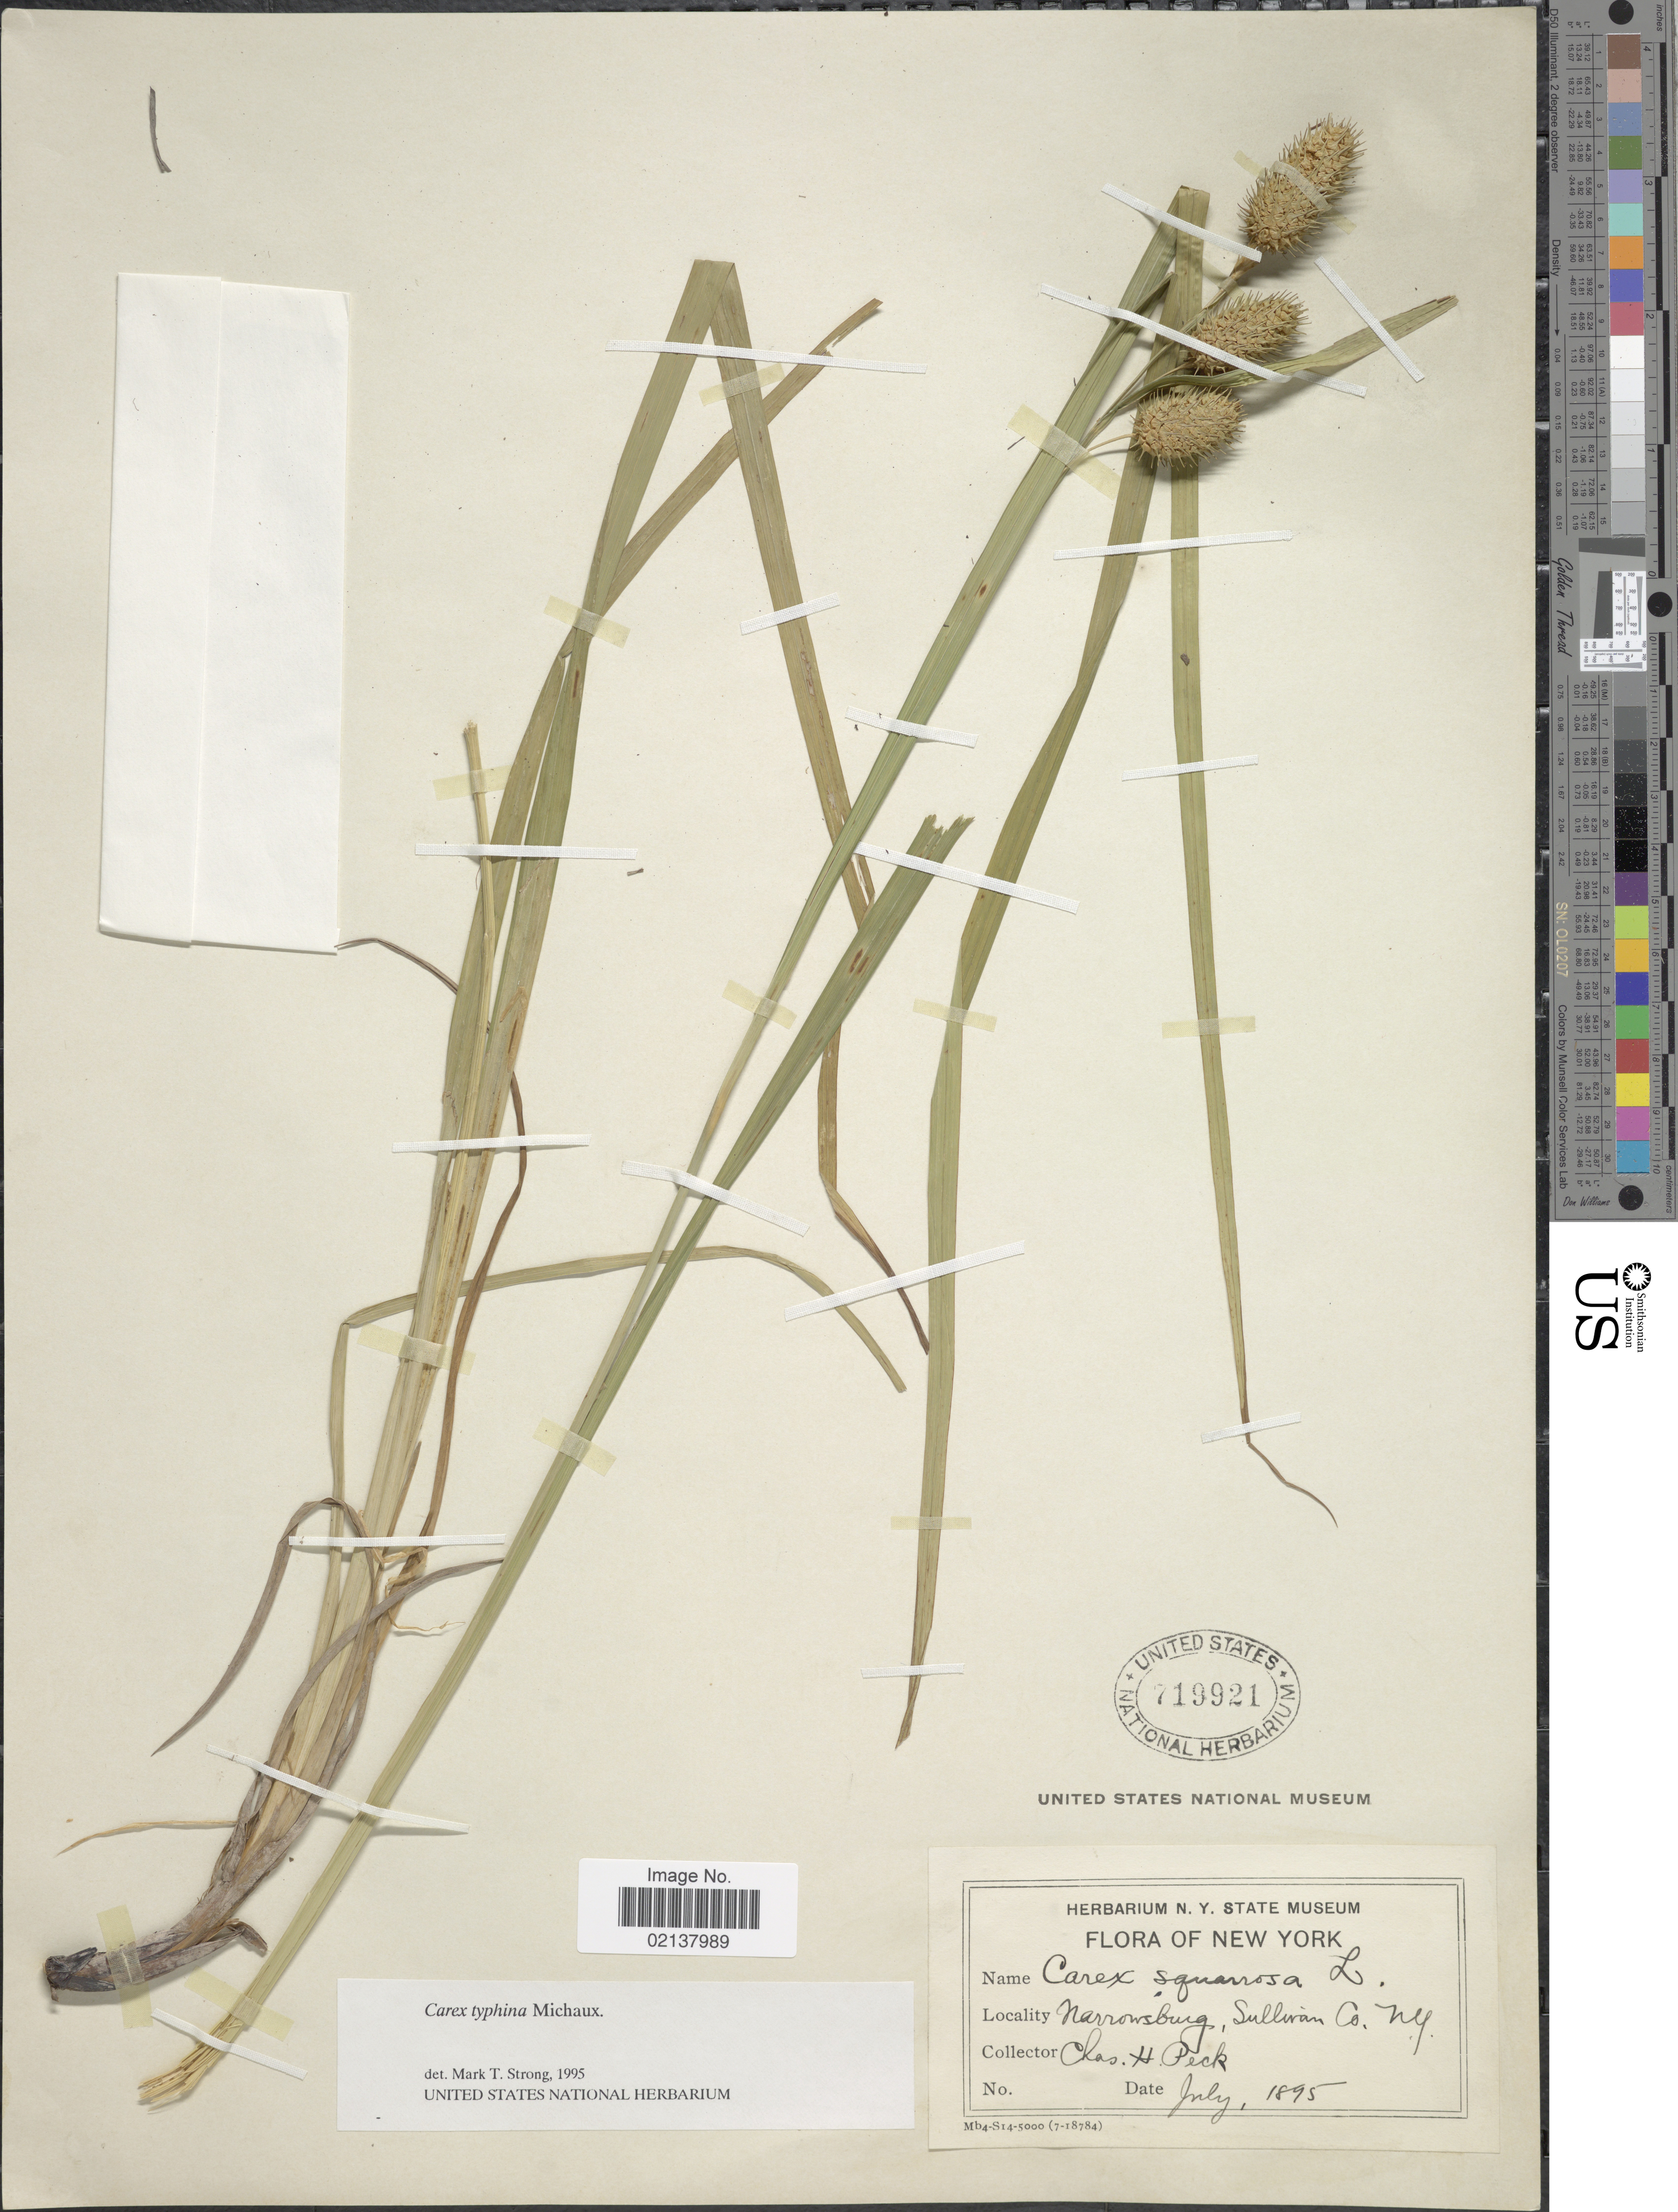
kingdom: Plantae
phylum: Tracheophyta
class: Liliopsida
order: Poales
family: Cyperaceae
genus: Carex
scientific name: Carex typhina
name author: Michx.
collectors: C. H. Peck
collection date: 1895-07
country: United States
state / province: New York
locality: New York, Narrowsburg, Sullivan Co. N.Y.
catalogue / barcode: US 719921